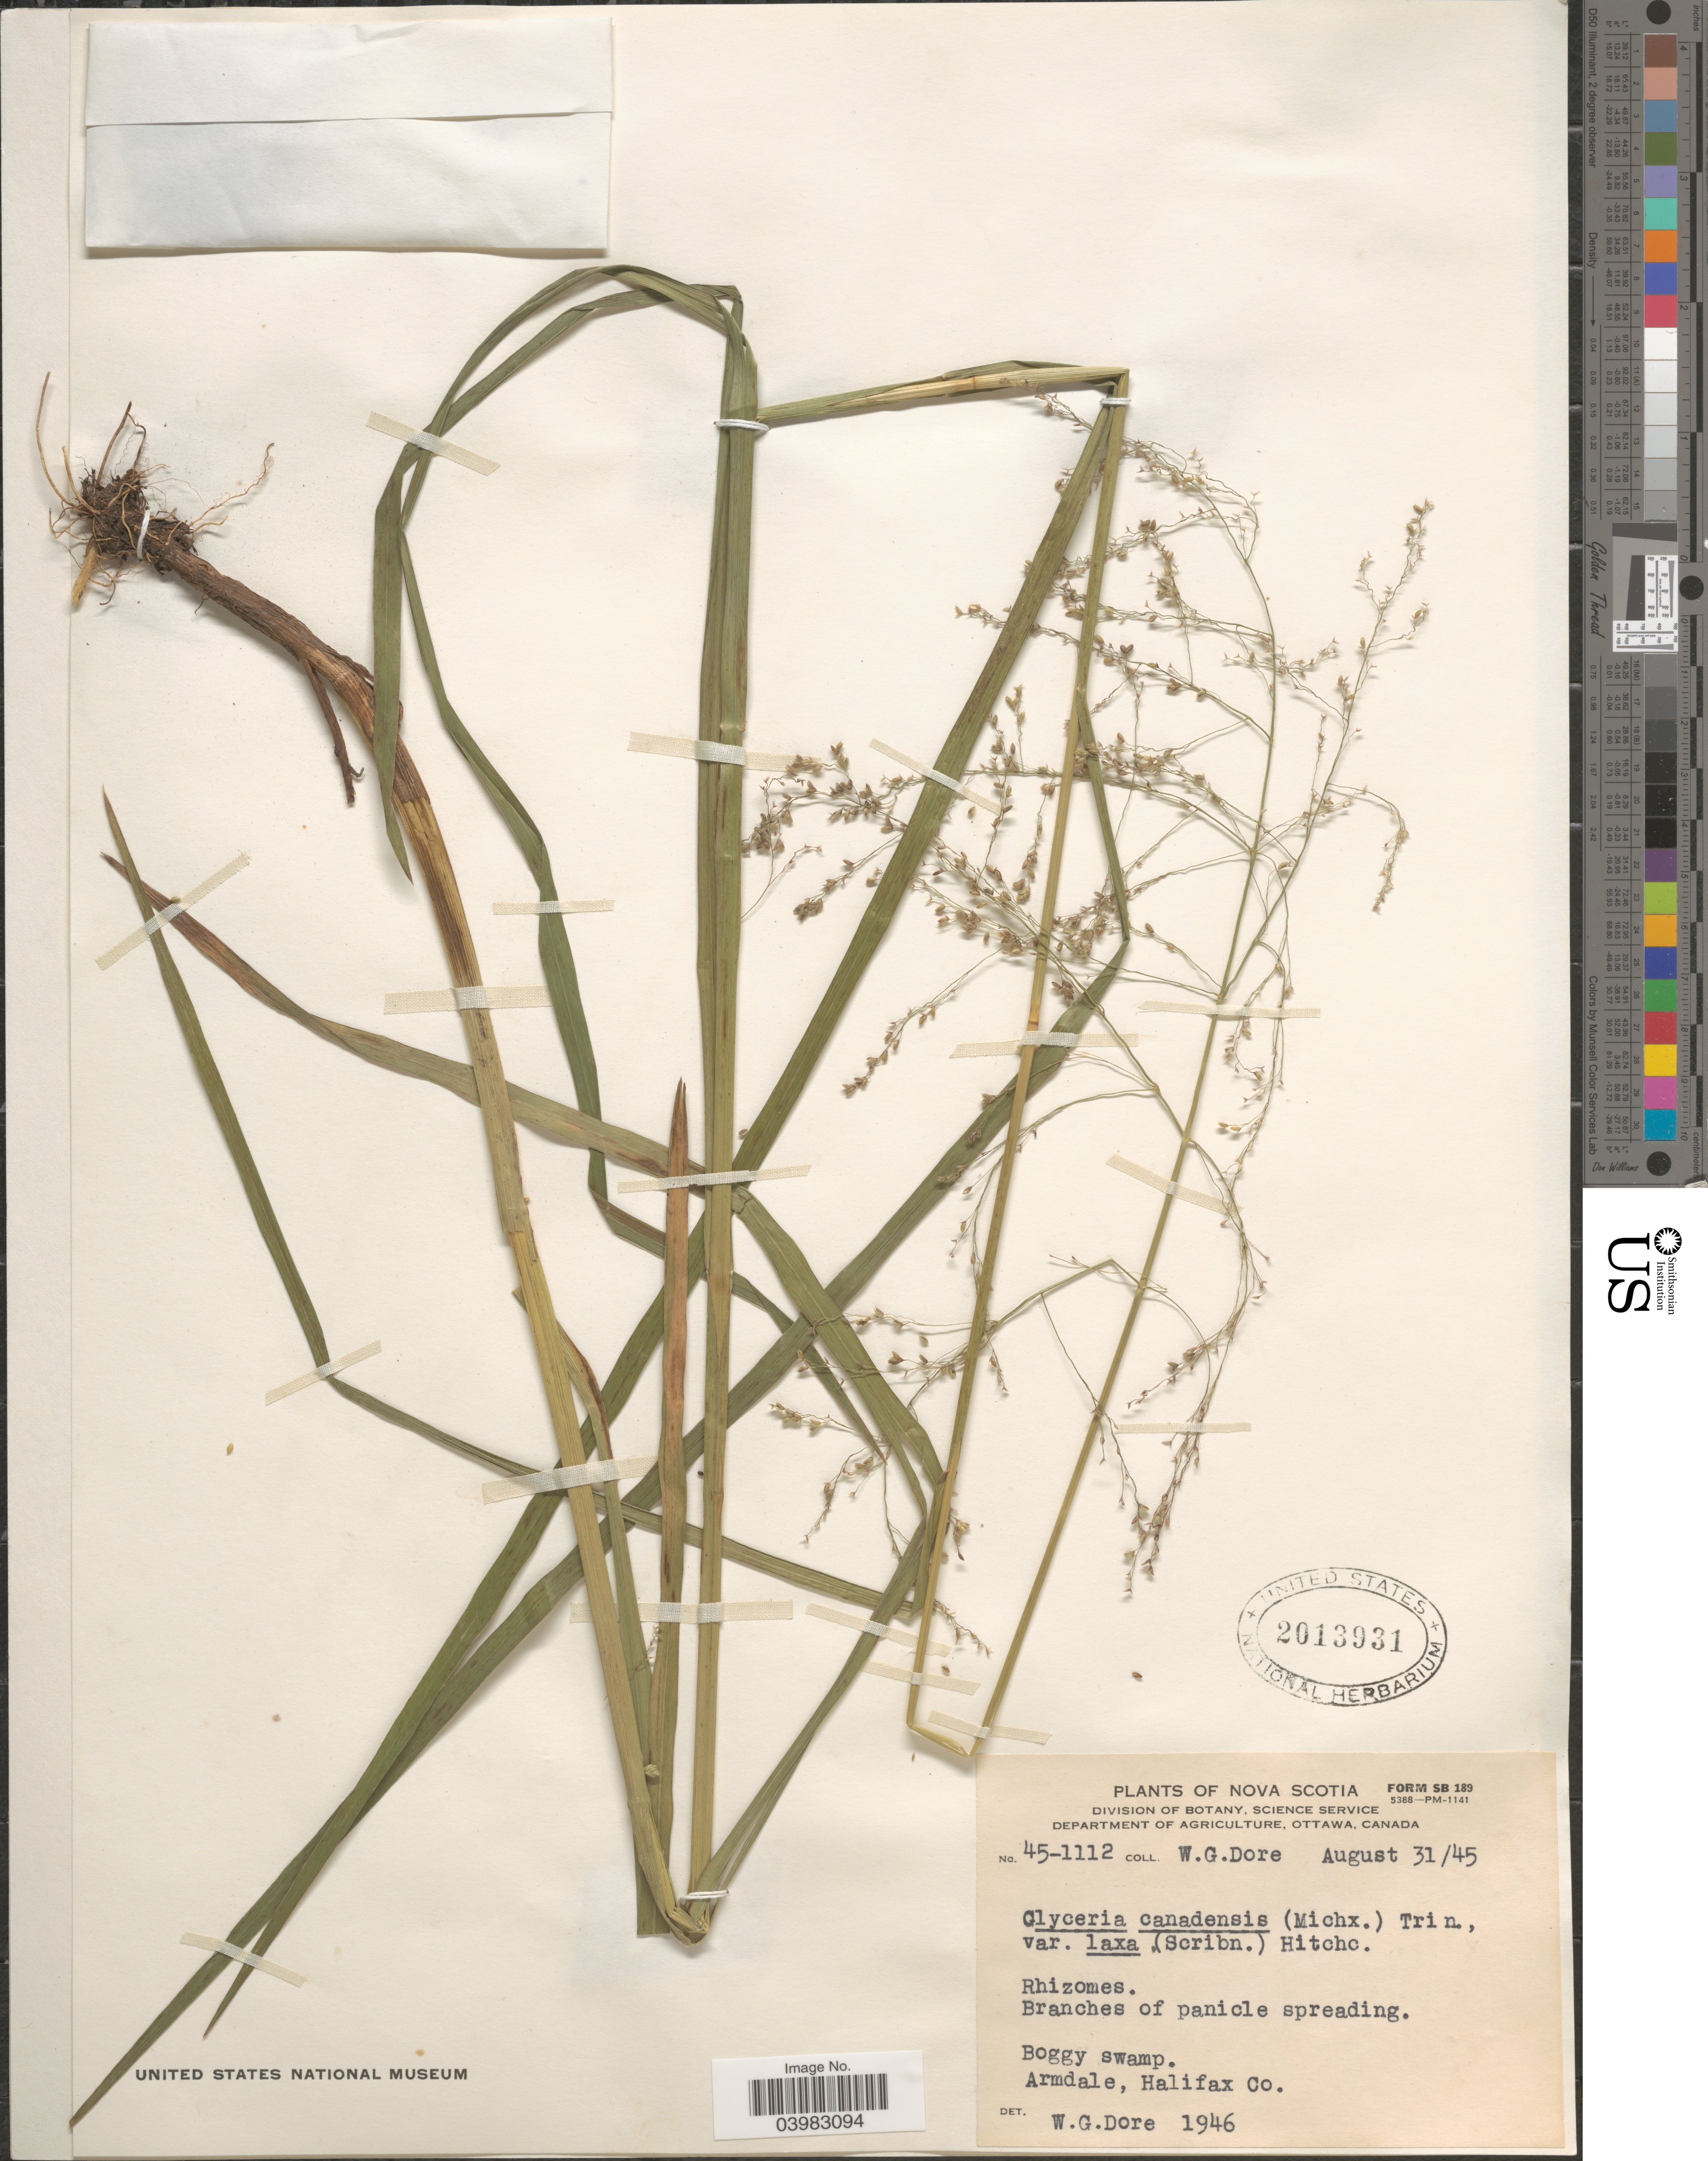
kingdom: Plantae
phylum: Tracheophyta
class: Liliopsida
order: Poales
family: Poaceae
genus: Glyceria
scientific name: Glyceria canadensis var. laxa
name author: (Scribn.) Hitchc.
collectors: W. Dore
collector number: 45-1112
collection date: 1945-08-31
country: Canada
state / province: Nova Scotia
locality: Armdale, Halifax Co.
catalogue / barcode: US 2013931